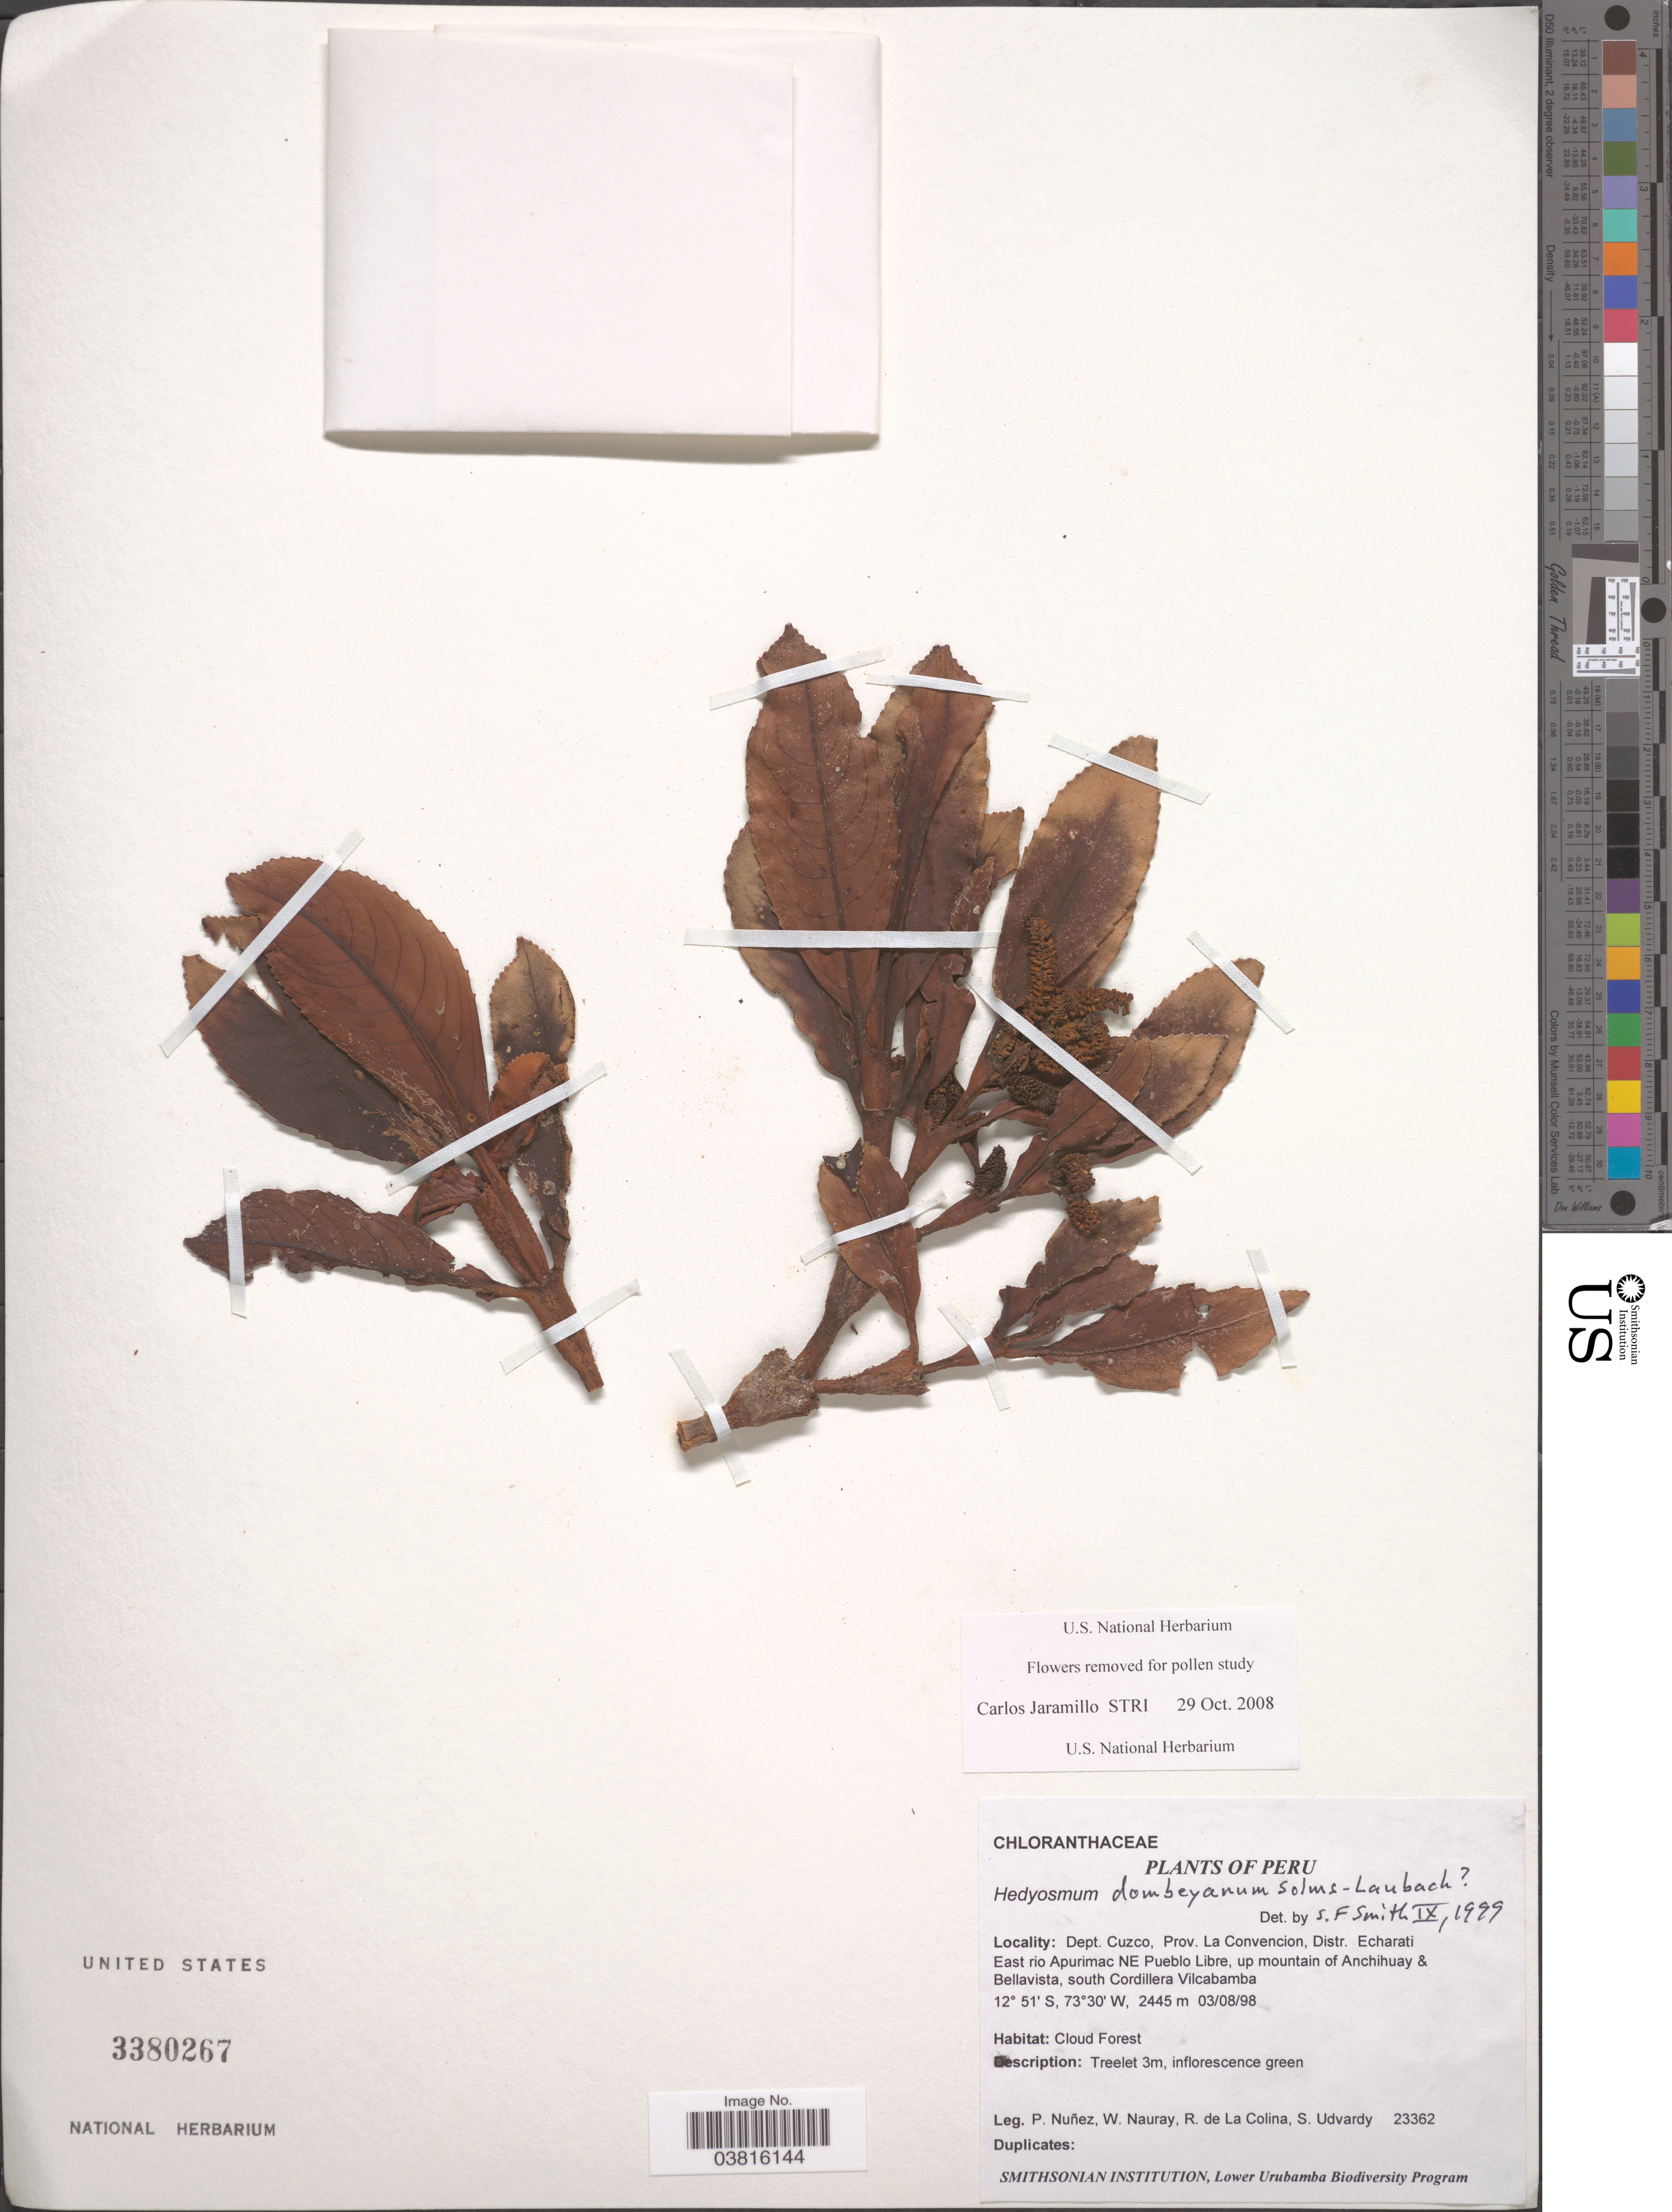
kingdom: Plantae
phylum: Tracheophyta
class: Magnoliopsida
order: Chloranthales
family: Chloranthaceae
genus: Hedyosmum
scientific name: Hedyosmum dombeyanum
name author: Solms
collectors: P. Nuñez V., W. Nauray, R. Colina & S. Udvardy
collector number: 23362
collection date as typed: Transcribed d/m/y: 3/8/98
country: Peru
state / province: Cusco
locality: Dept. Cuzco, Prov. La Convencion, Distr. Echarati. East rio Apurimac NE Pueblo Libre, up mountain of Anchihuay & Bellavista, south Cordillera Vilcabamba.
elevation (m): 2445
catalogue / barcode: US 3380267